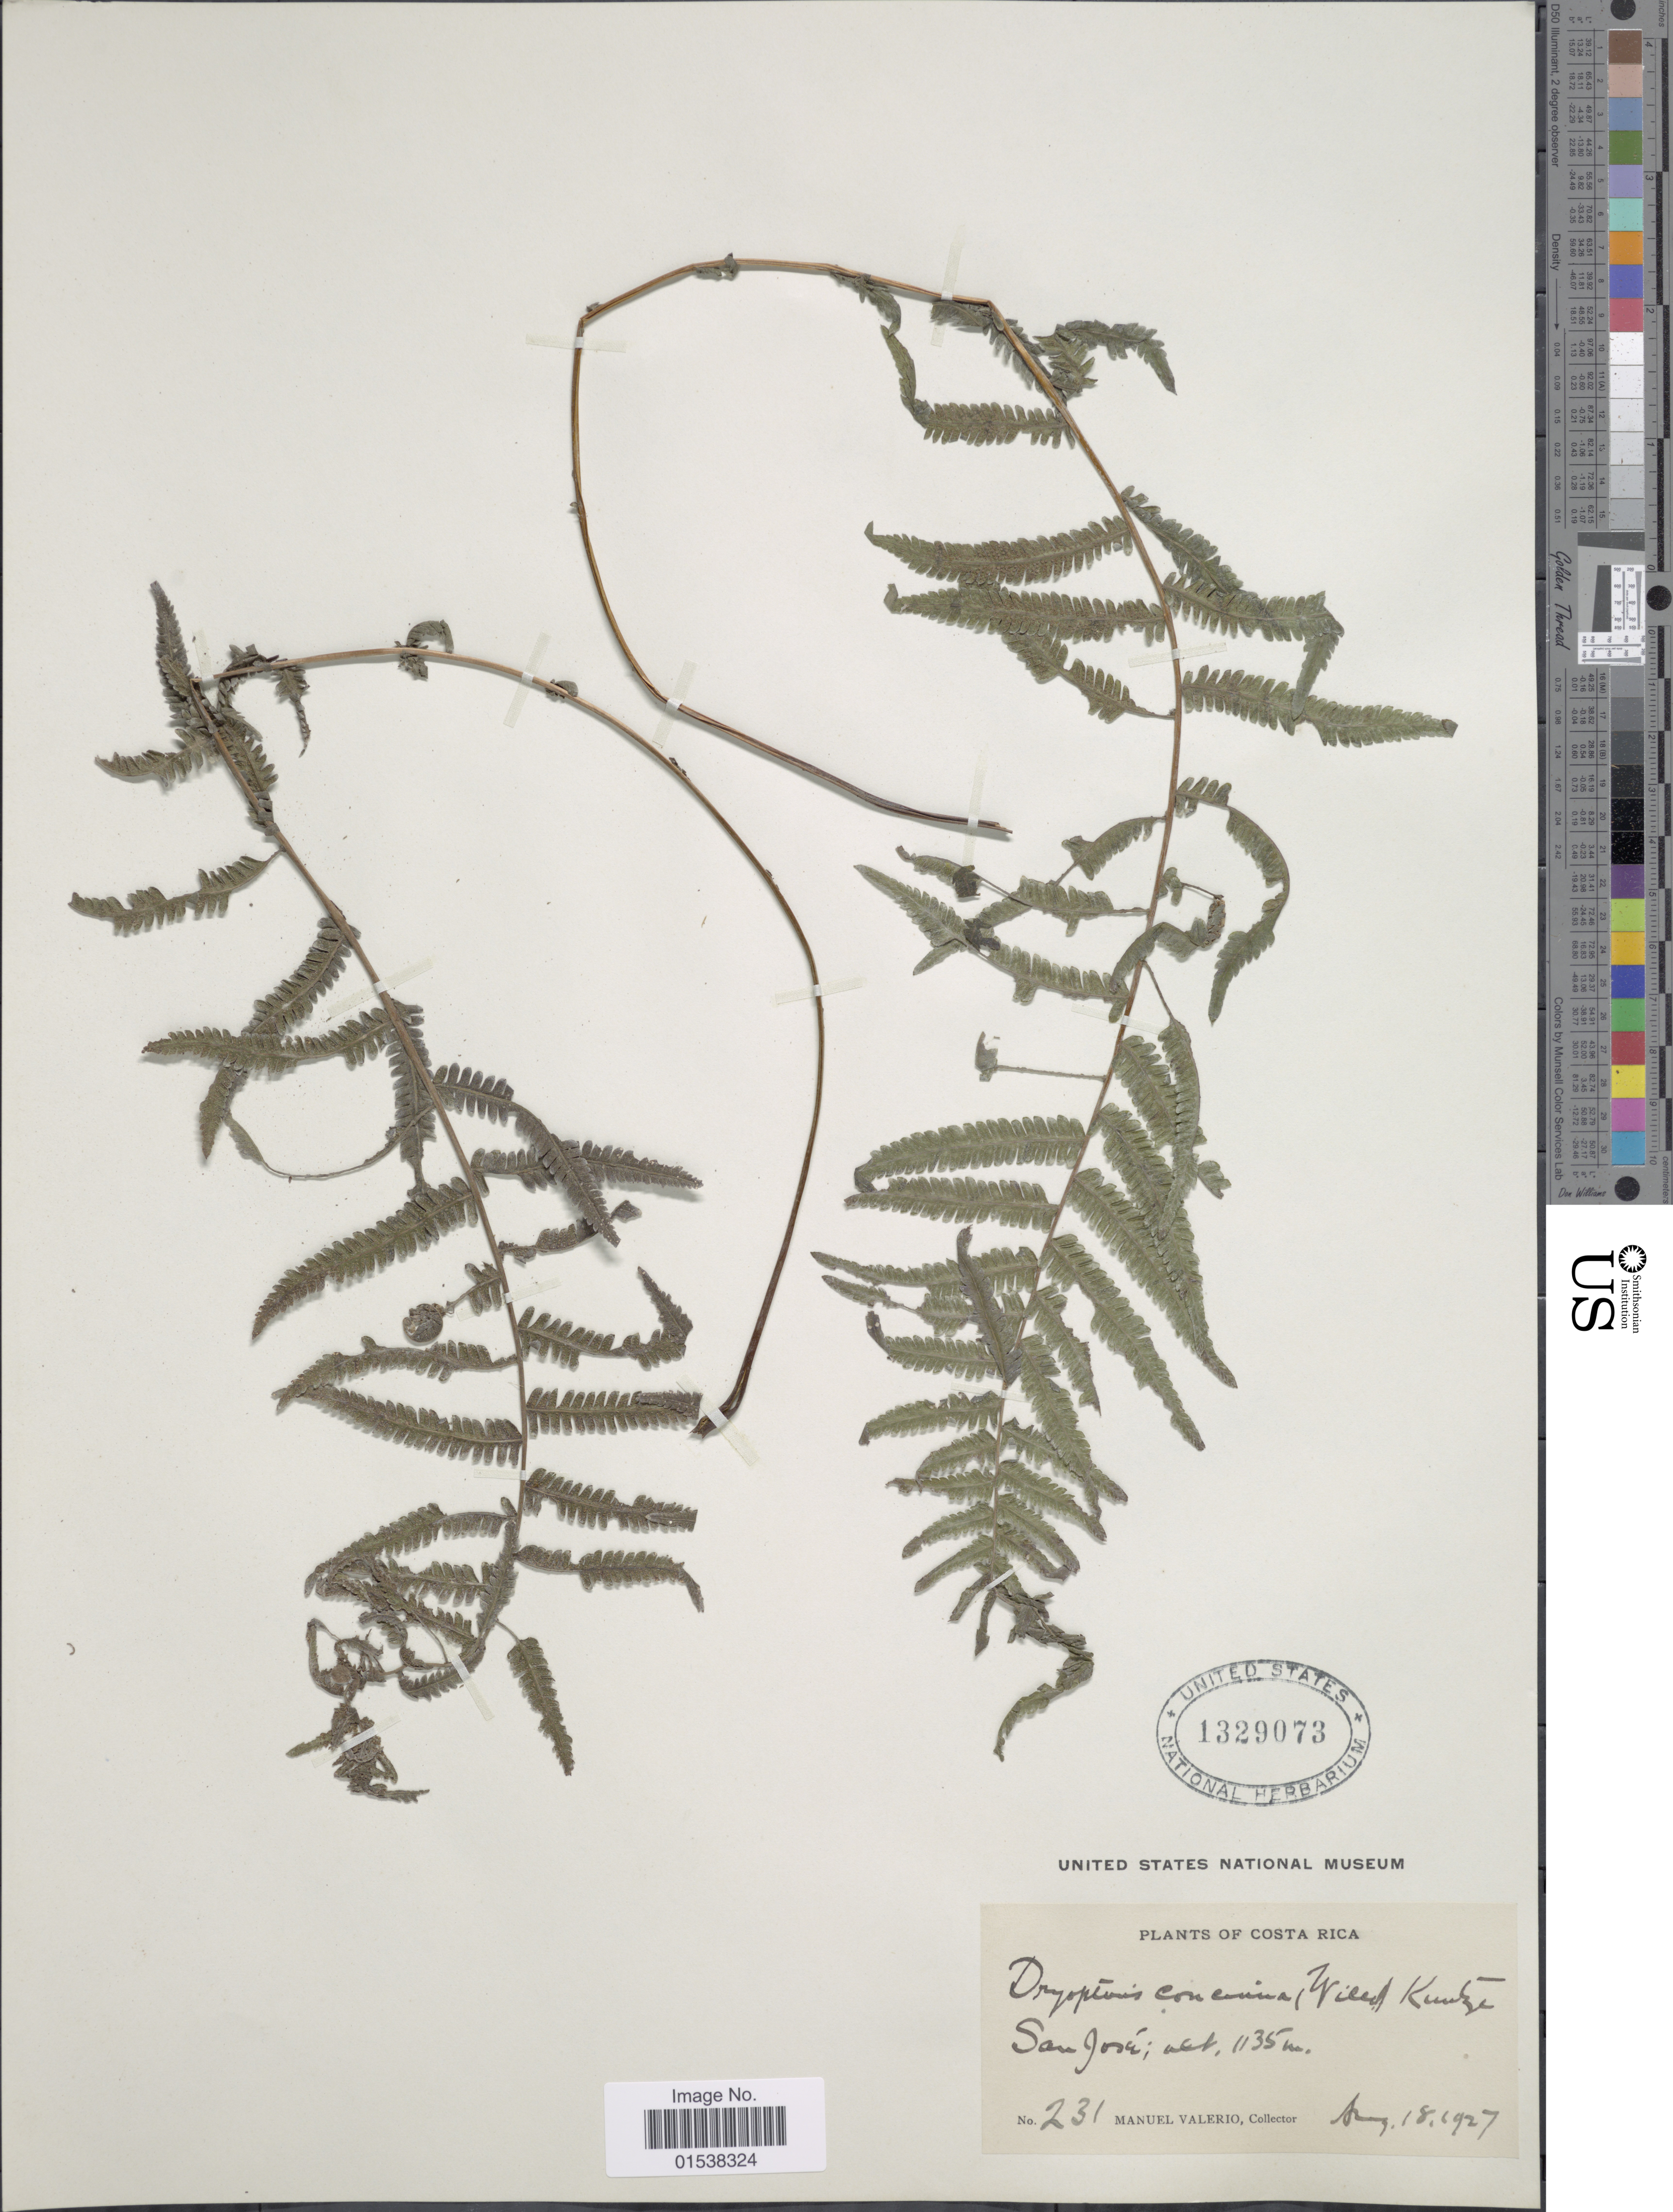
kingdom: Plantae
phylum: Tracheophyta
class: Polypodiopsida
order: Polypodiales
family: Thelypteridaceae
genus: Amauropelta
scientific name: Amauropelta concinna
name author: (Willd.) Pic. Serm.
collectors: M. Valerio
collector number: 231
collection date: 1927-08-18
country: Costa Rica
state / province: San José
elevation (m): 1135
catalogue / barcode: US 1329073